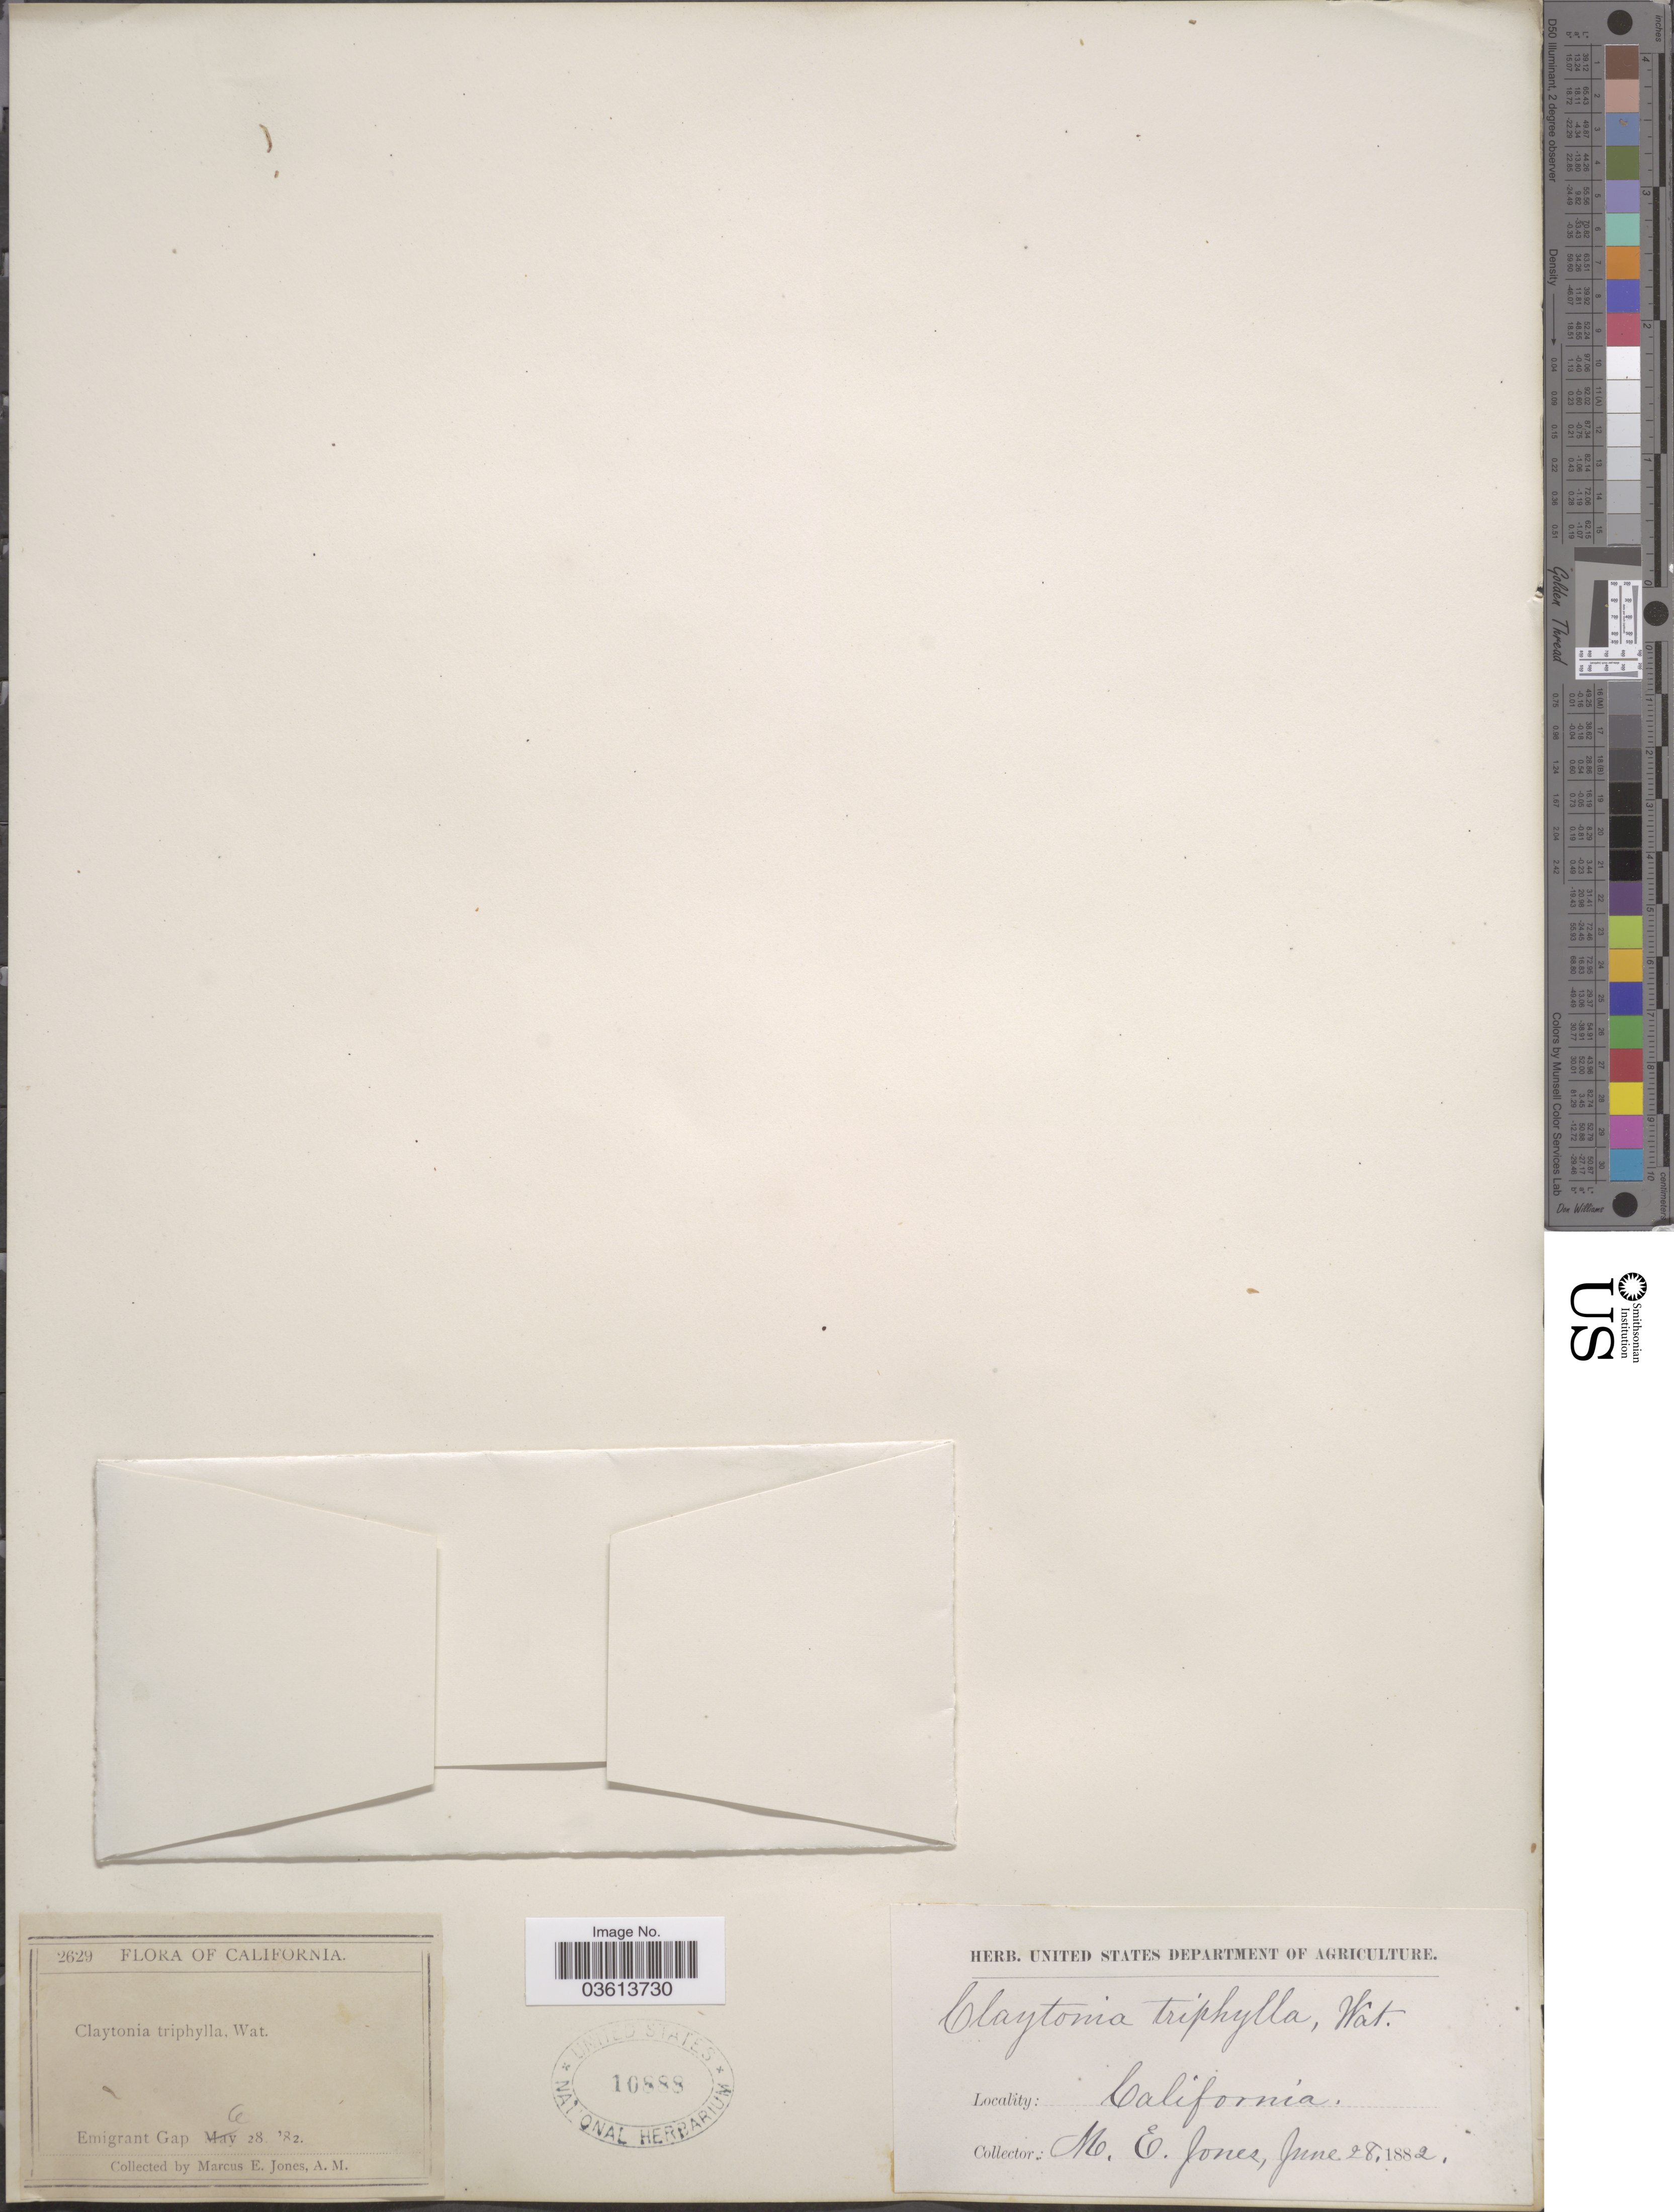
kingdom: Plantae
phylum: Tracheophyta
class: Magnoliopsida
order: Caryophyllales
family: Montiaceae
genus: Erocallis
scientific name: Erocallis triphylla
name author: (S. Watson) Rydb.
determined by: Strong, Mark T., (BOT), Smithsonian Institution - National Museum of Natural History (UNITED STATES)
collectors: M. E. Jones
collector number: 2629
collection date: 1882-06-28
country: United States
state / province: California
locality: Emigrant Gap.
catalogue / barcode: US 10888